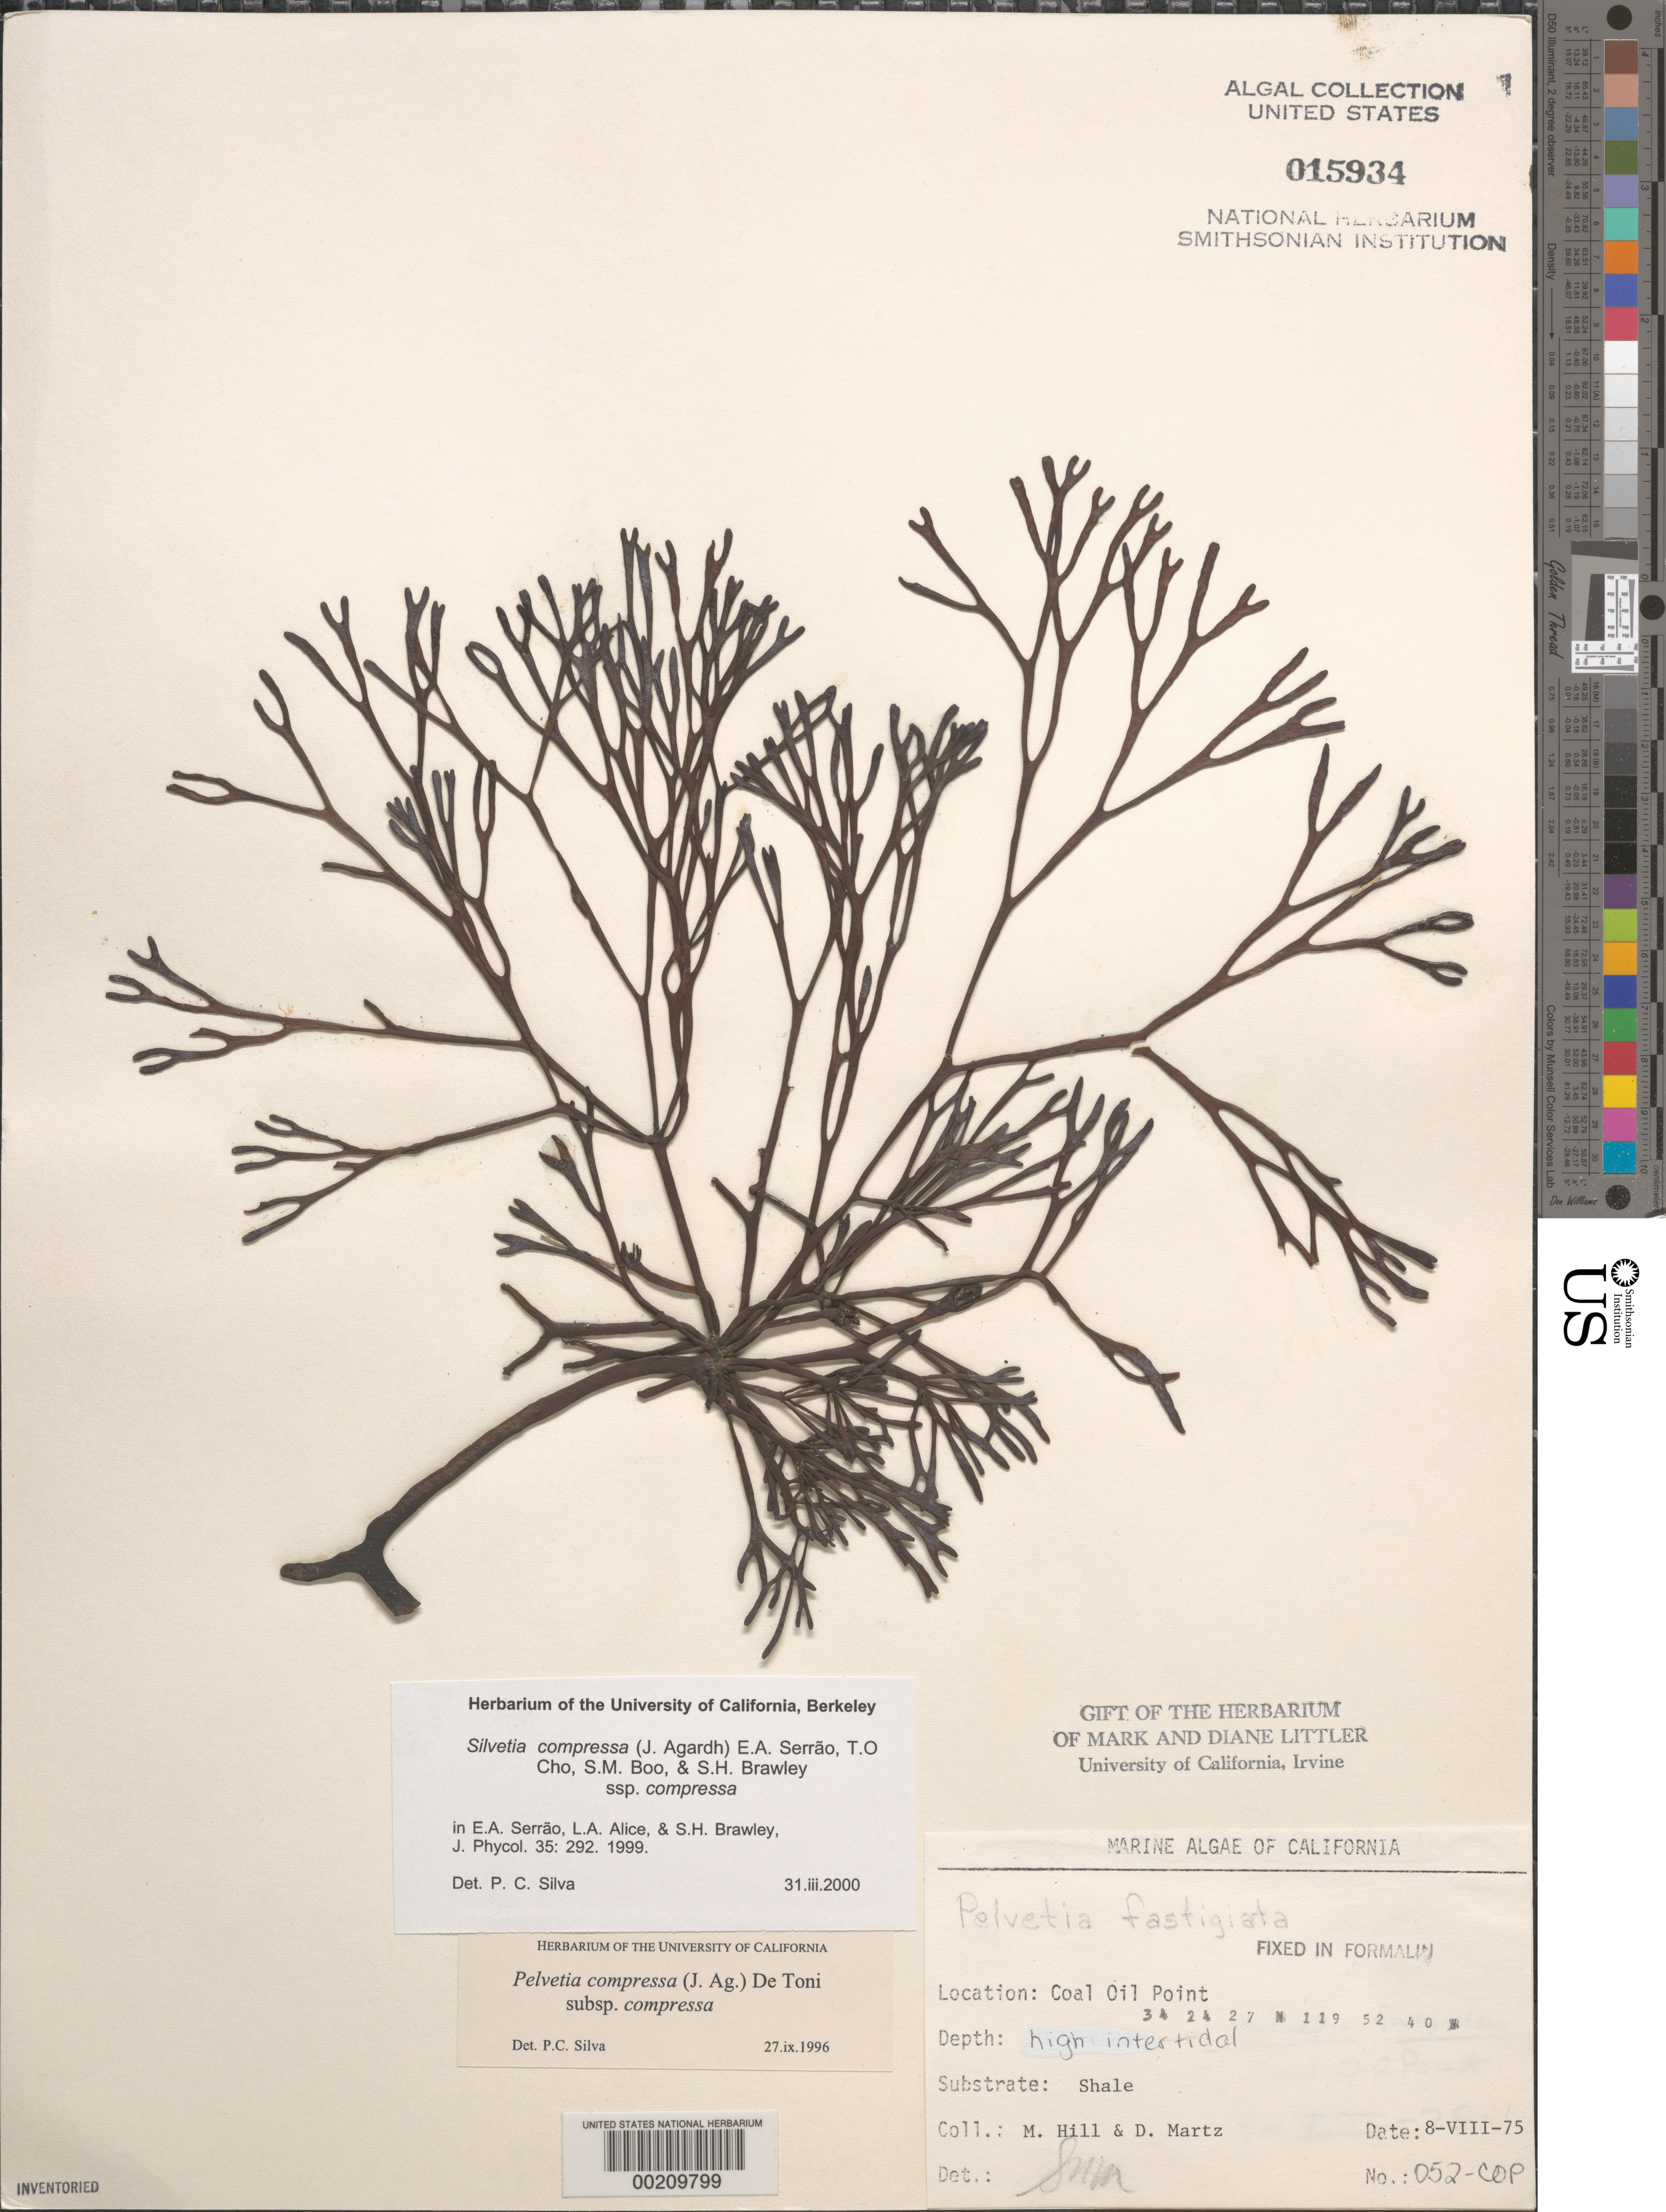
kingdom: Chromista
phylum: Ochrophyta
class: Phaeophyceae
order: Fucales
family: Fucaceae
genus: Silvetia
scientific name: Silvetia compressa subsp. compressa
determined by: Silva, P. C.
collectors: M. Hill & D. Martz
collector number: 052-COP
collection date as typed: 08 Aug 1975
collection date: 1975-08-08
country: United States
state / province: California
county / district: Santa Barbara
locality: Coal Oil Point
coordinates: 34 24 27 N, 119 52 40 W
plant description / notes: BLM-SOCALBIGHT Rocky Intertidal Survey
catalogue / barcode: US 15934